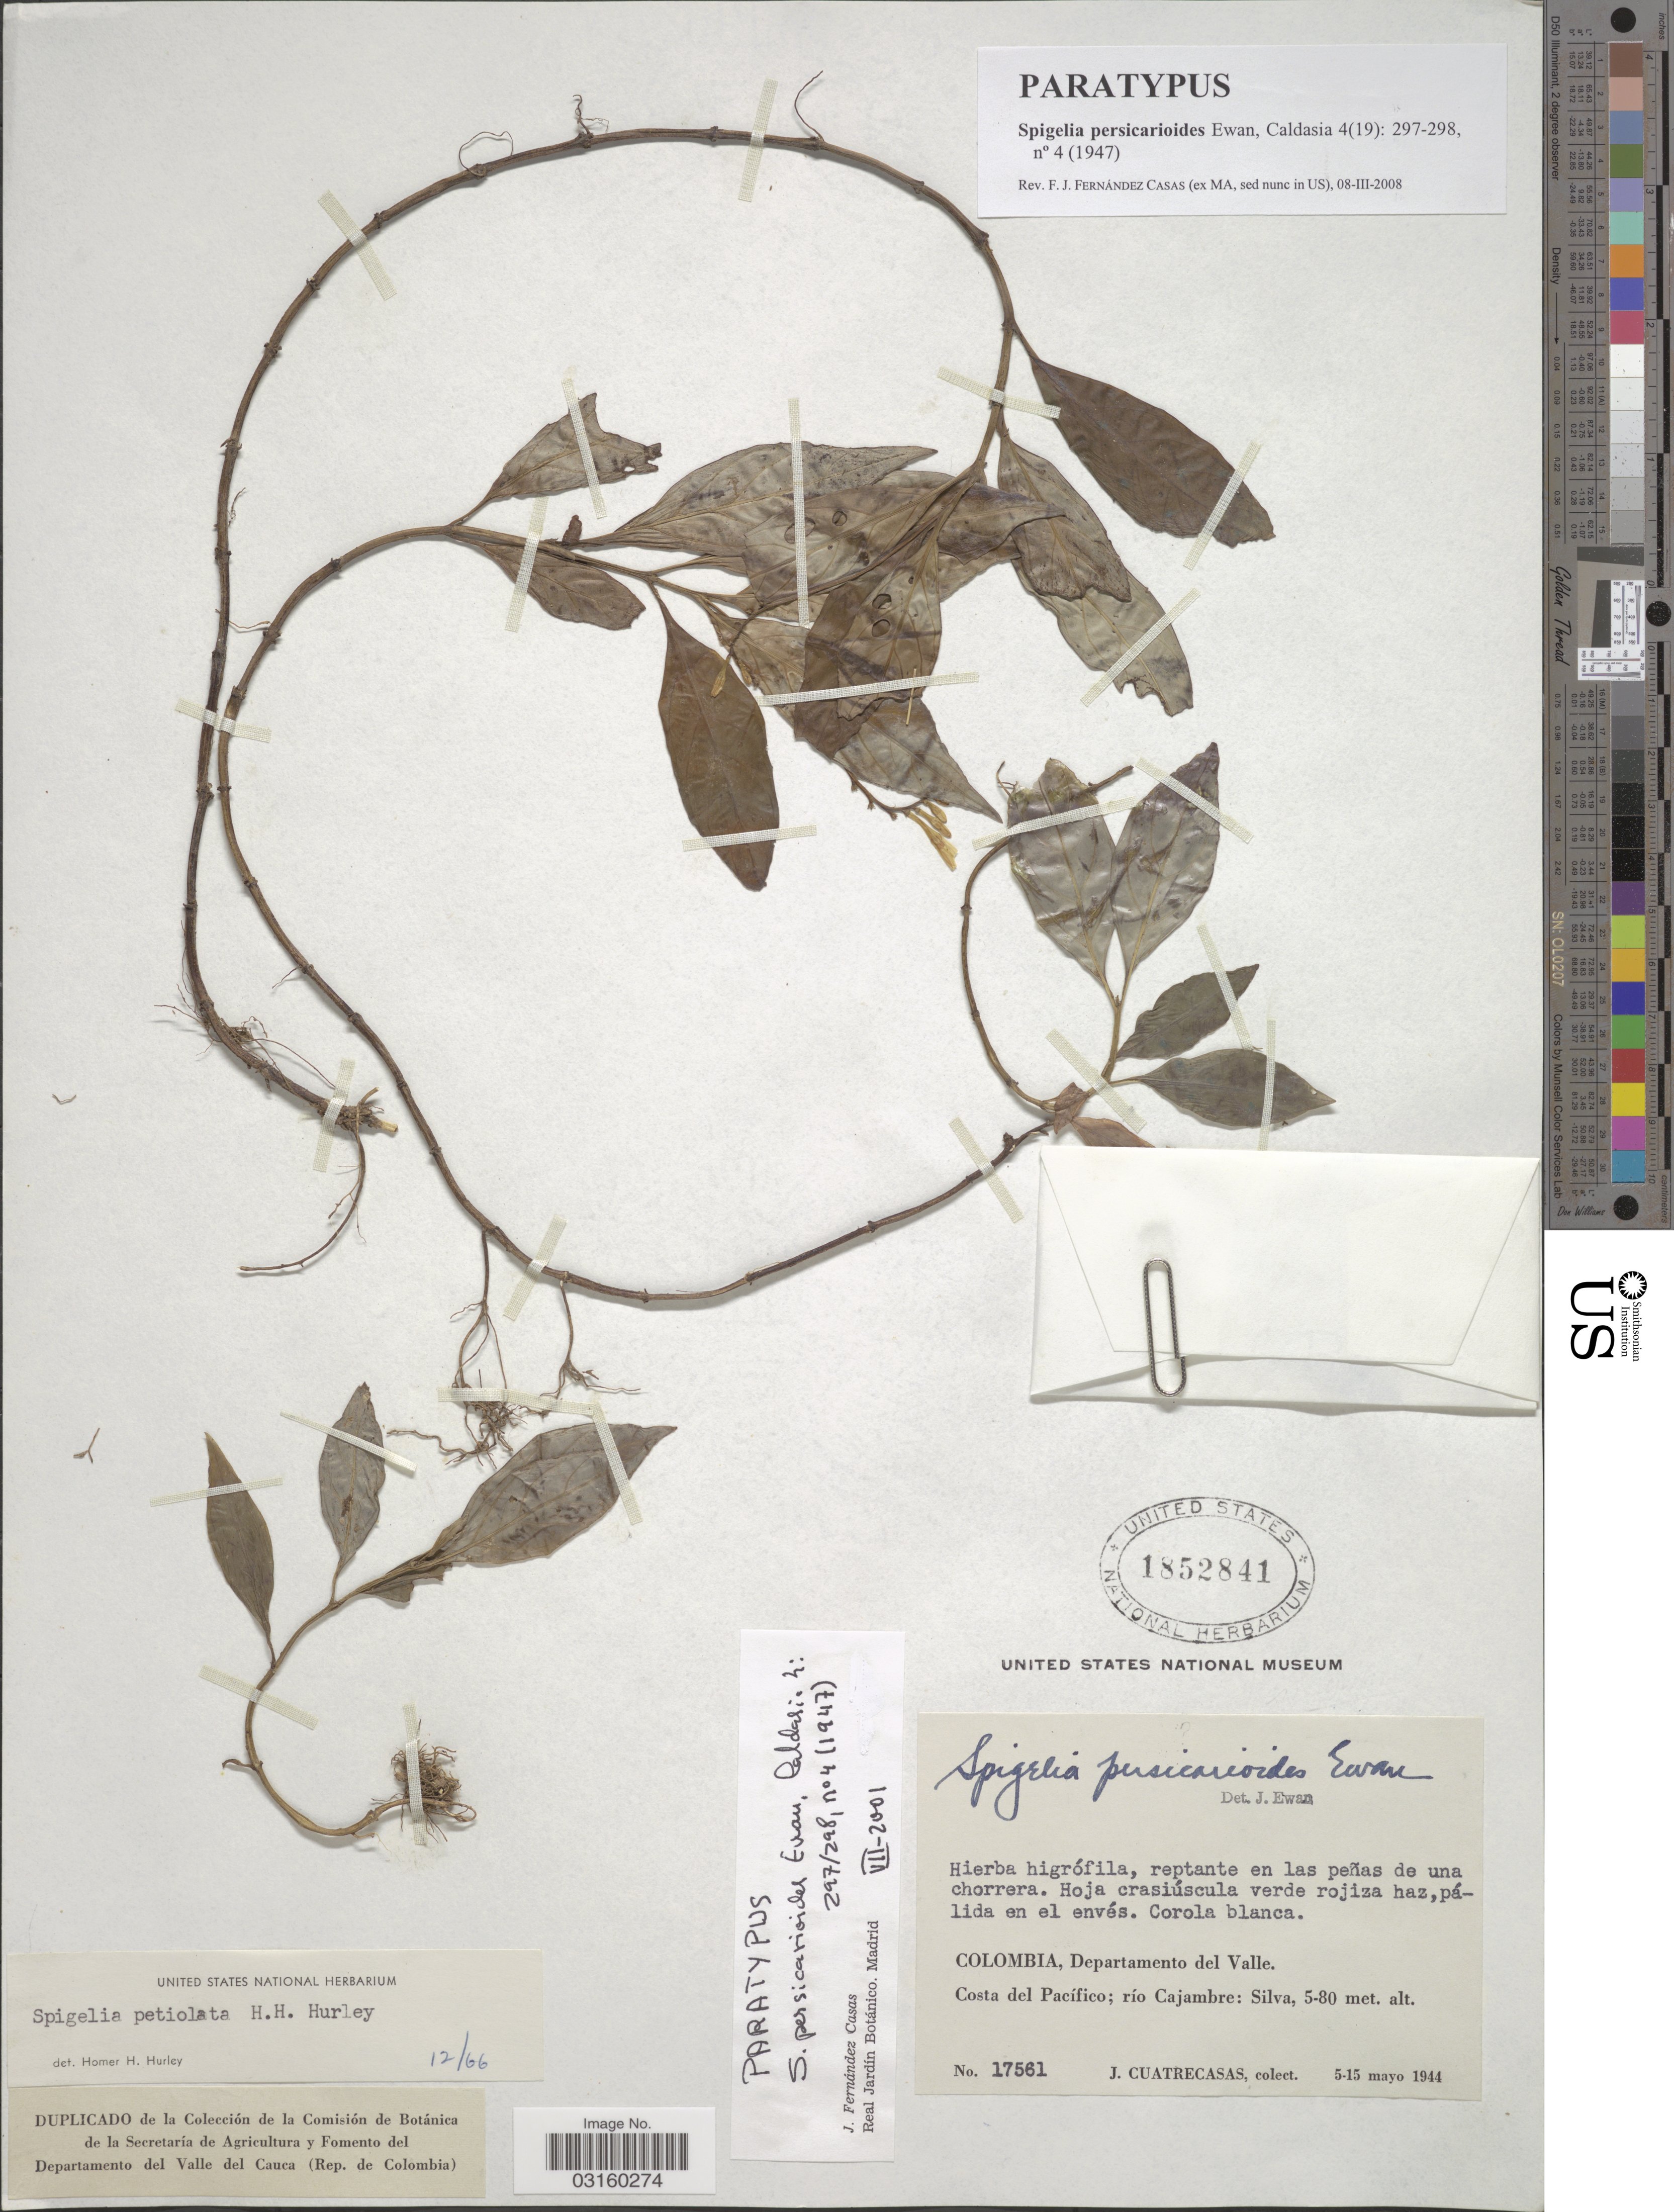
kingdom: Plantae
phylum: Tracheophyta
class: Magnoliopsida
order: Gentianales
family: Loganiaceae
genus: Spigelia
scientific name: Spigelia persicarioides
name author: Ewan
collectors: J. Cuatrecasas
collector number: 17561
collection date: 1944-05-05/1944-05-15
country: Colombia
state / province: Valle del Cauca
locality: Departamento del Valle, Costa del Pacífico; río Cajambre: Silva.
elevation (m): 5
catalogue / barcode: US 1852841